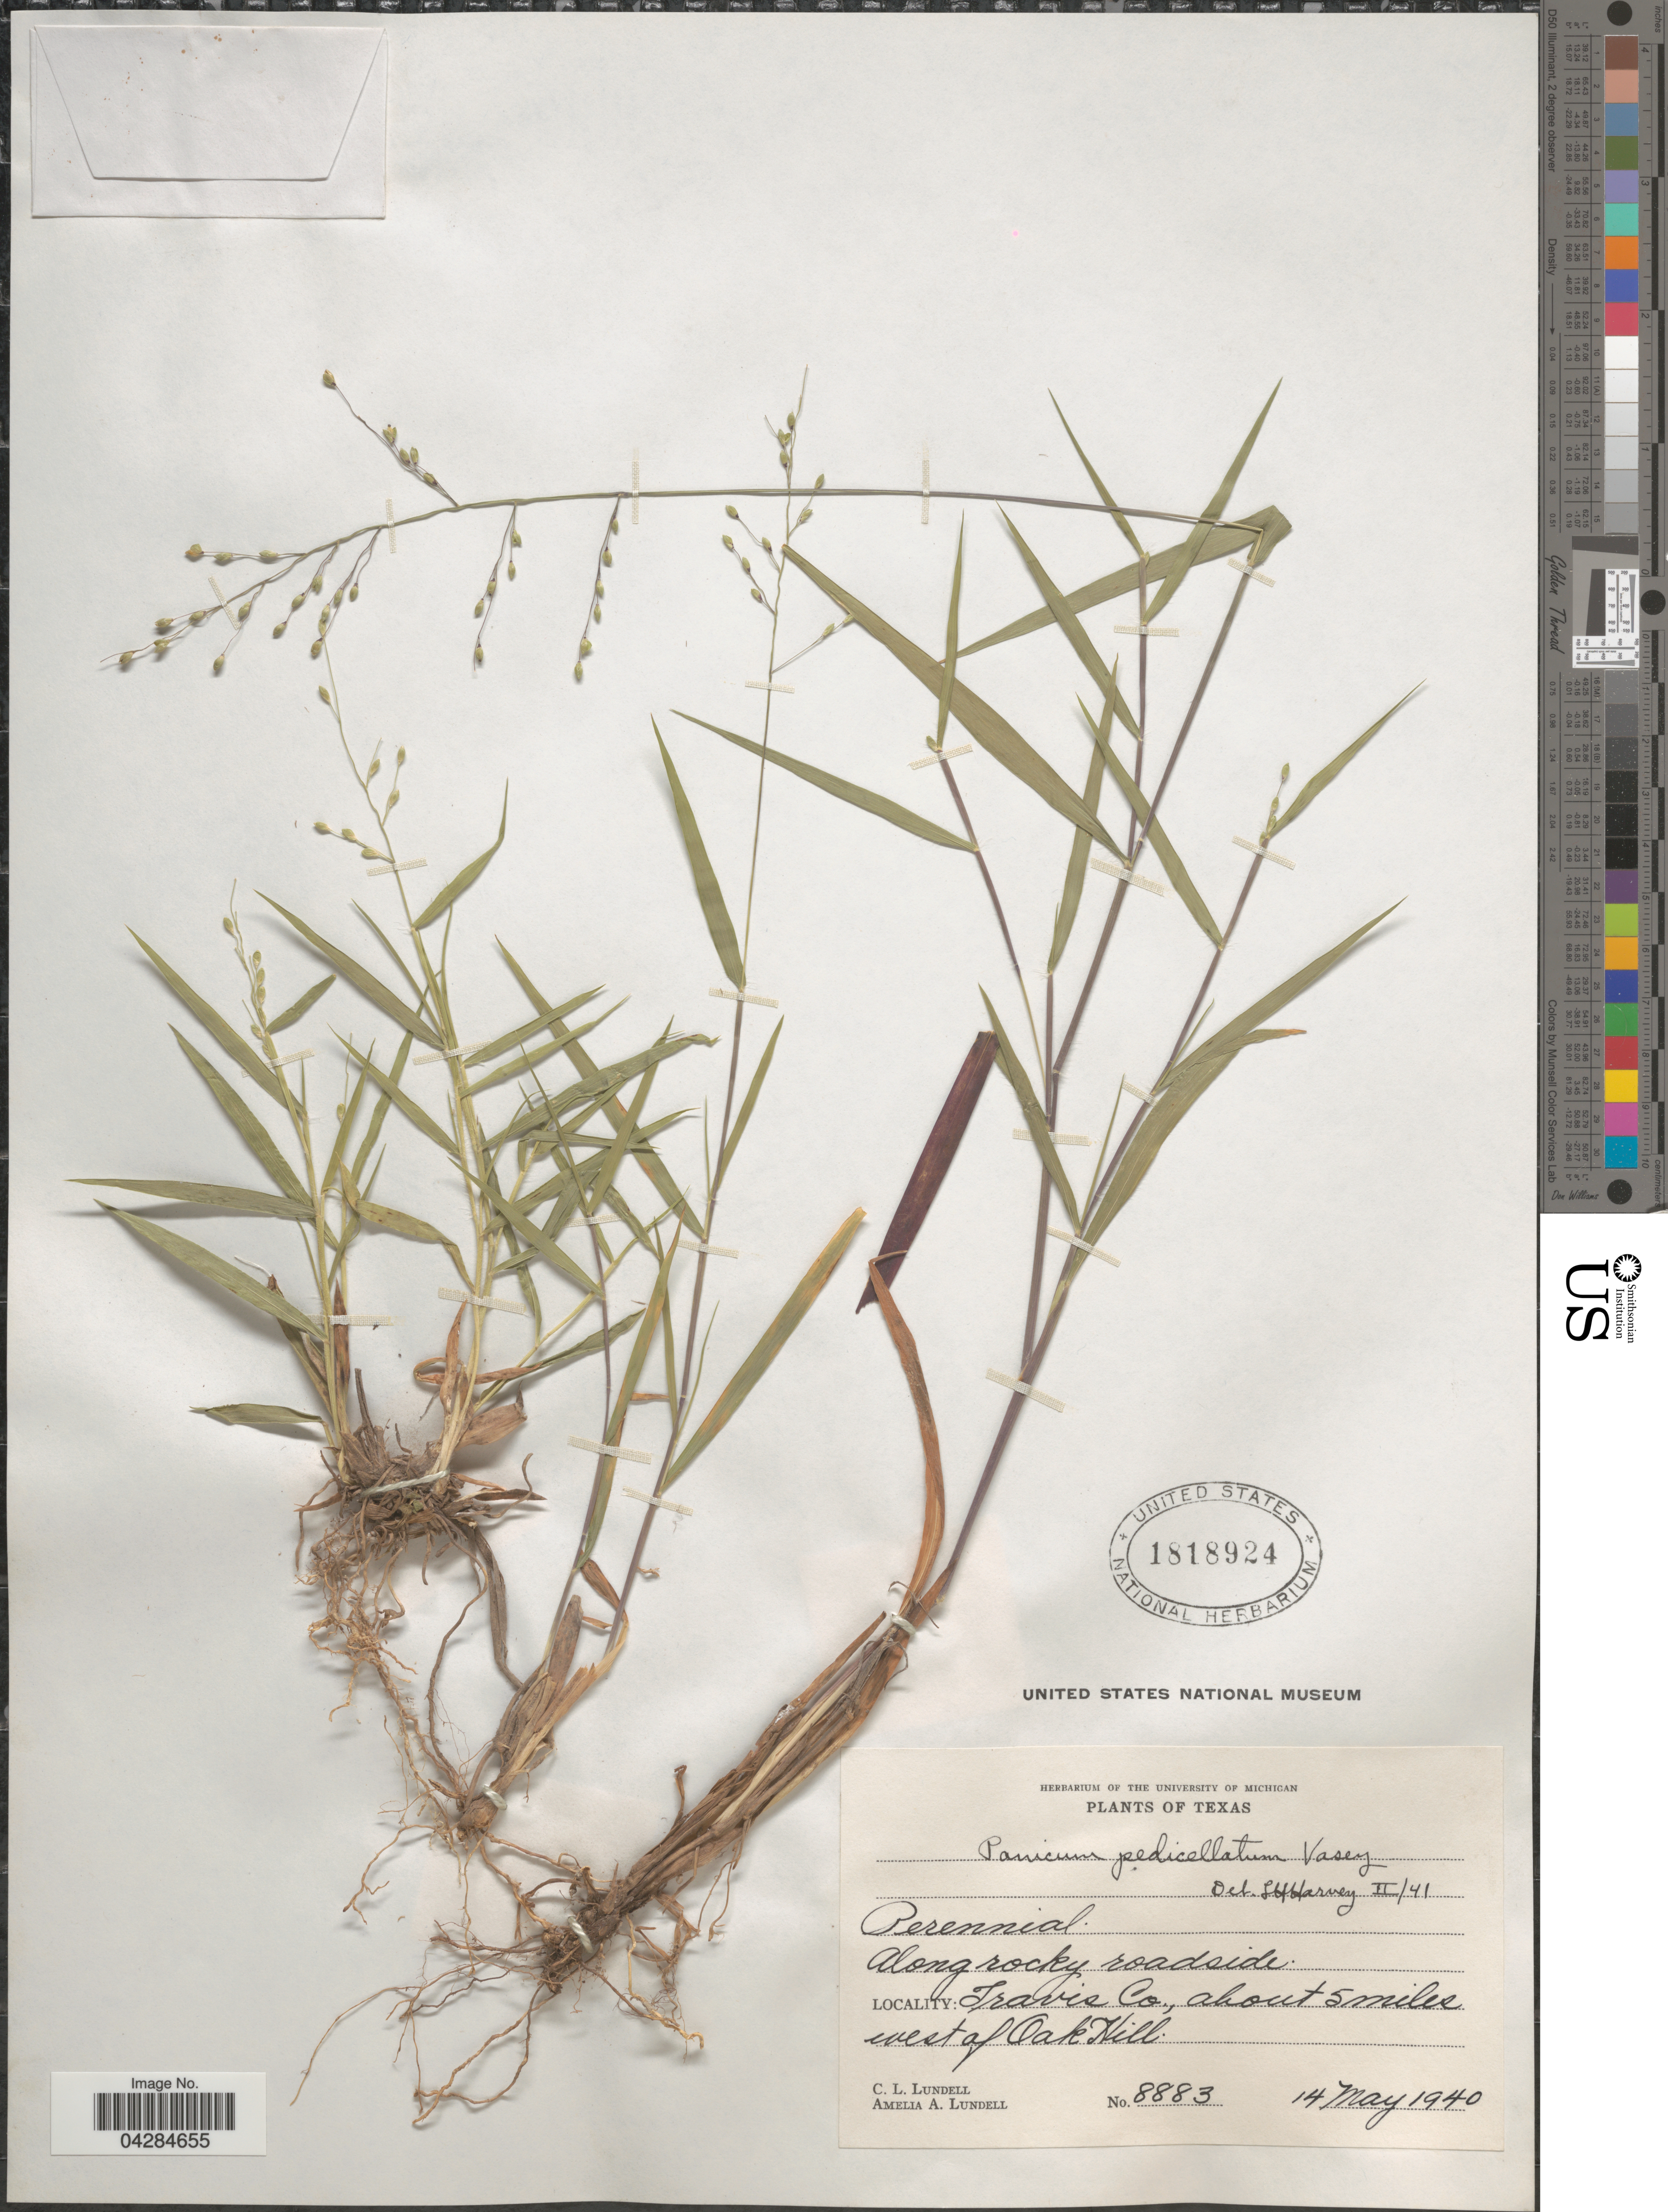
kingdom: Plantae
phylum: Tracheophyta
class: Liliopsida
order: Poales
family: Poaceae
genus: Dichanthelium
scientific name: Dichanthelium pedicellatum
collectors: C. L. Lundell & A. A. Lundell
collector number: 8883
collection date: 1940-05-14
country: United States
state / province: Texas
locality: Along rocky roadside. Travis Co., about 5 miles west of Oak Hill.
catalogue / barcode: US 1818924